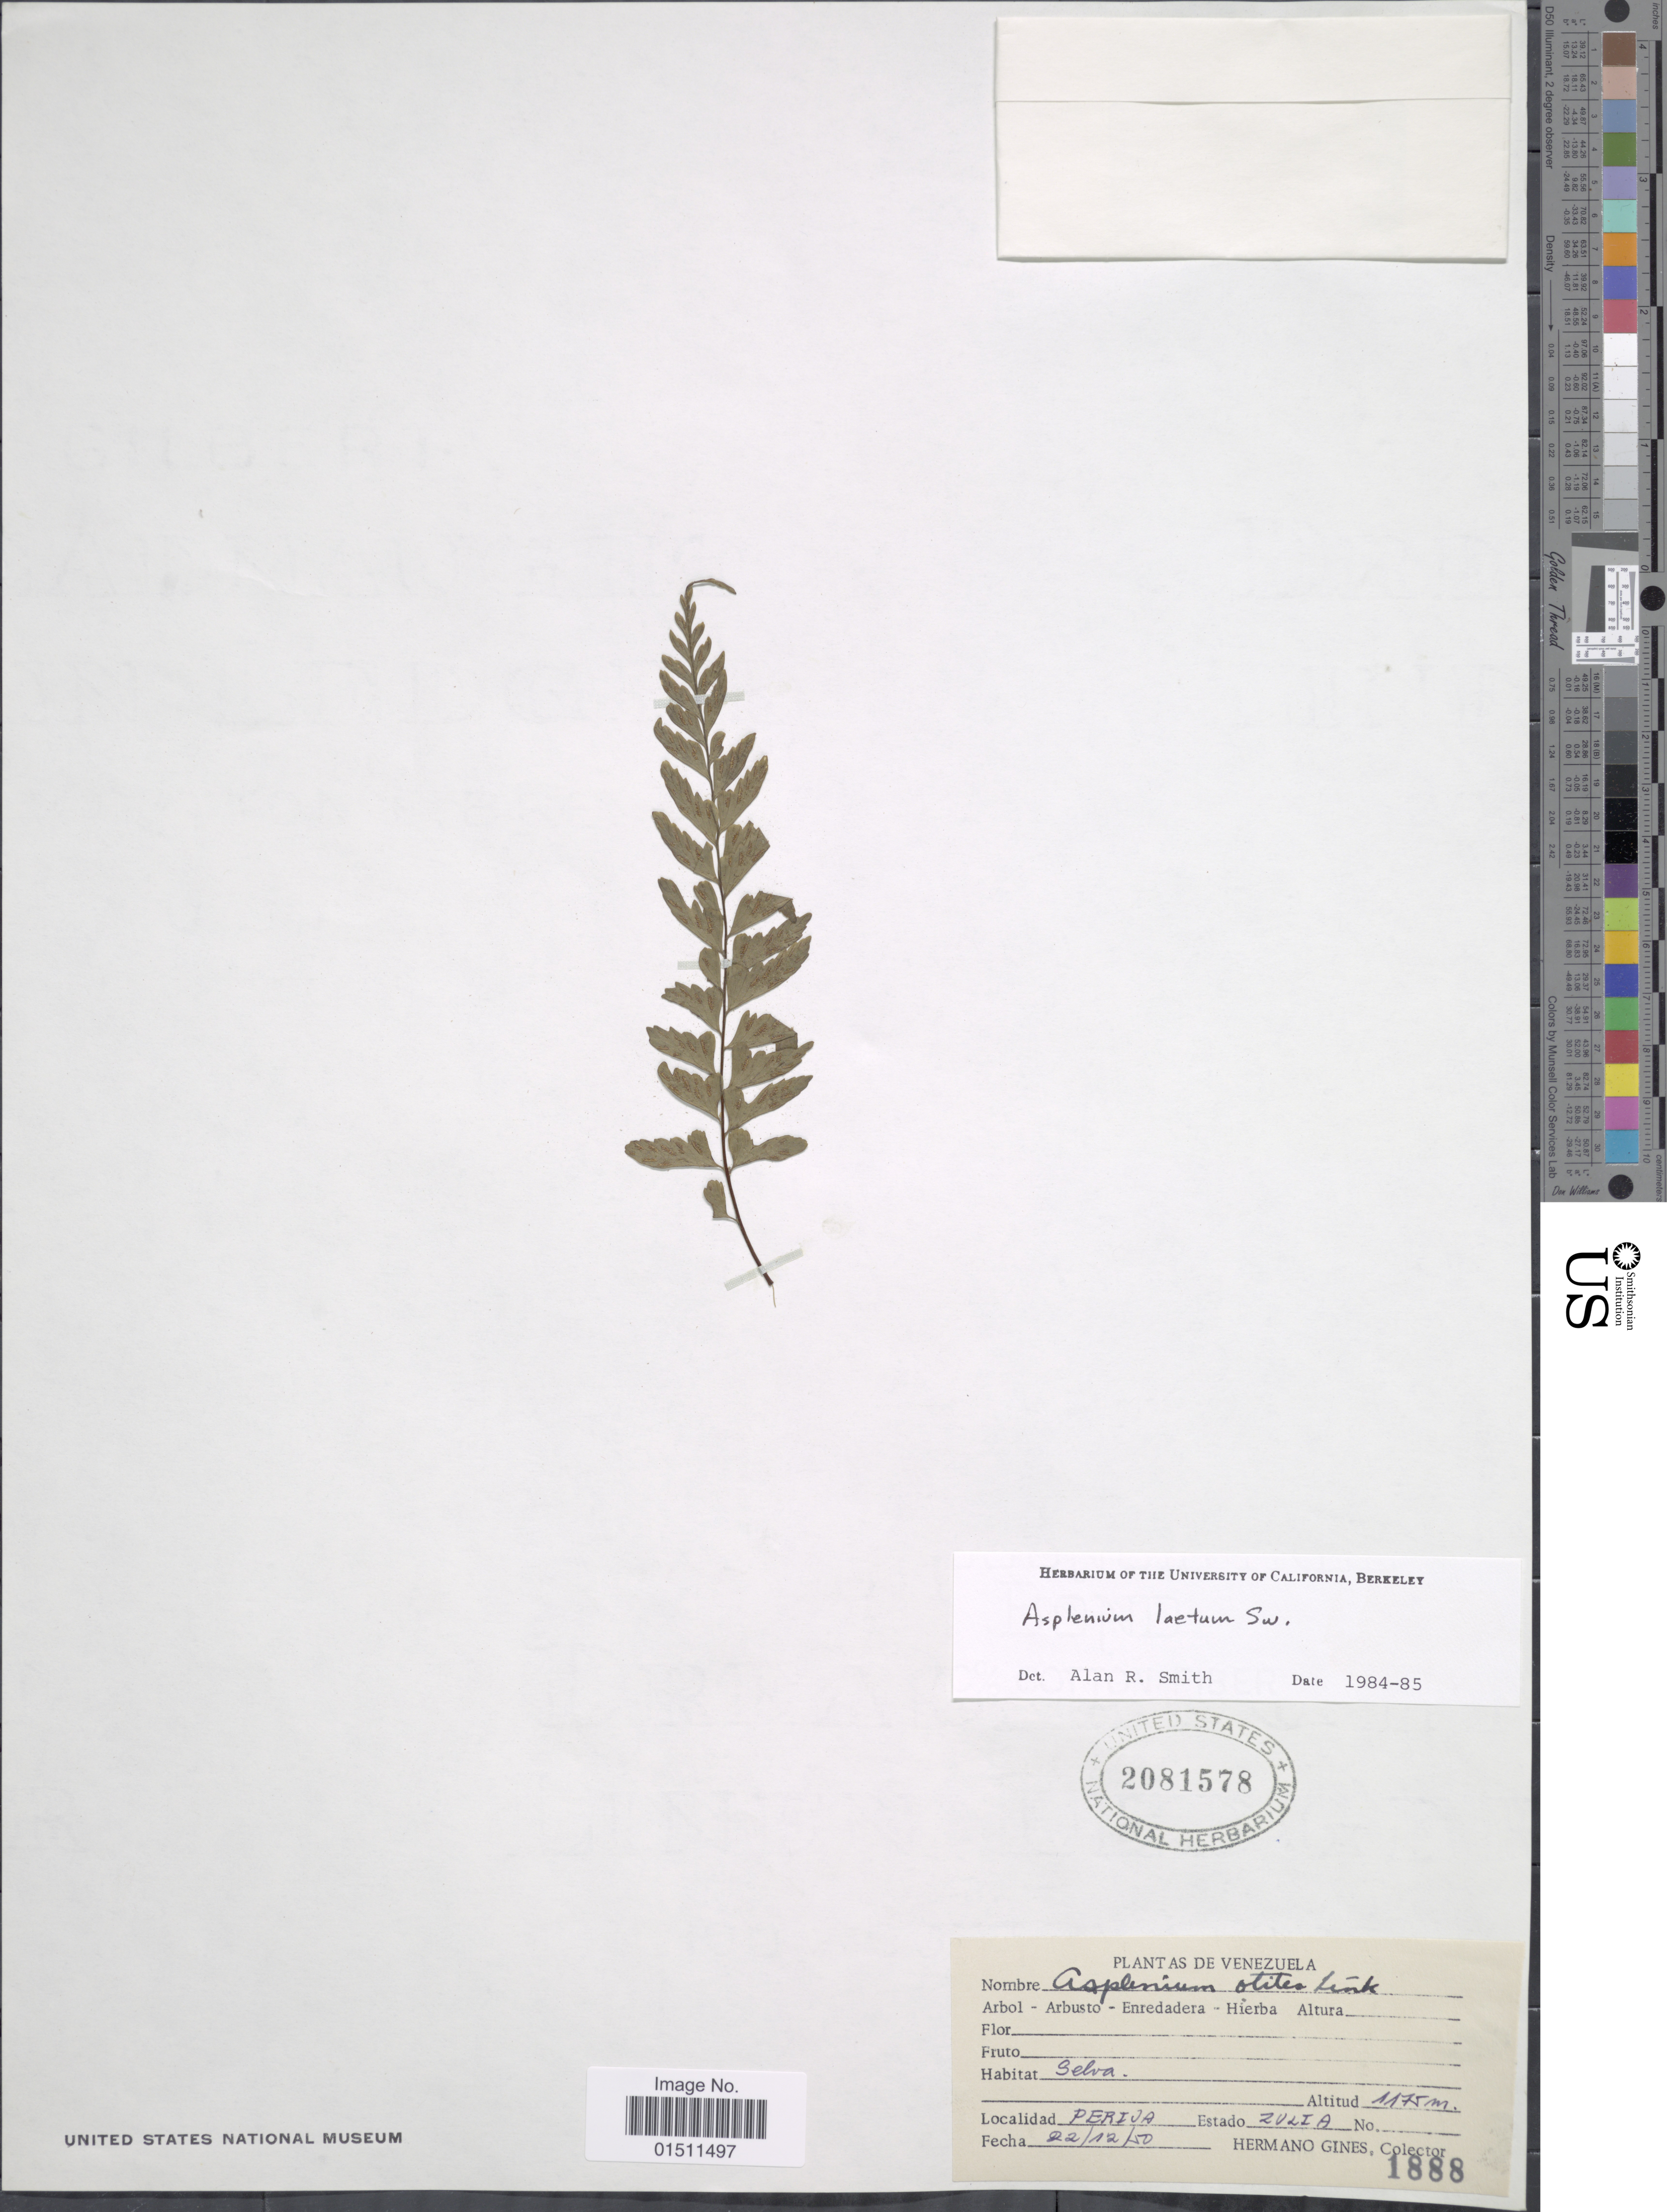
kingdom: Plantae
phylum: Tracheophyta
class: Polypodiopsida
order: Polypodiales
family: Aspleniaceae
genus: Asplenium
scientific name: Asplenium laetum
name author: Sw.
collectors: Bro. Gines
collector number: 1888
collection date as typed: Transcribed d/m/y: 22/12/50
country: Venezuela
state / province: Zulia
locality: Perija, estado Zulia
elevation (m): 1175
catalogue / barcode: US 2081578